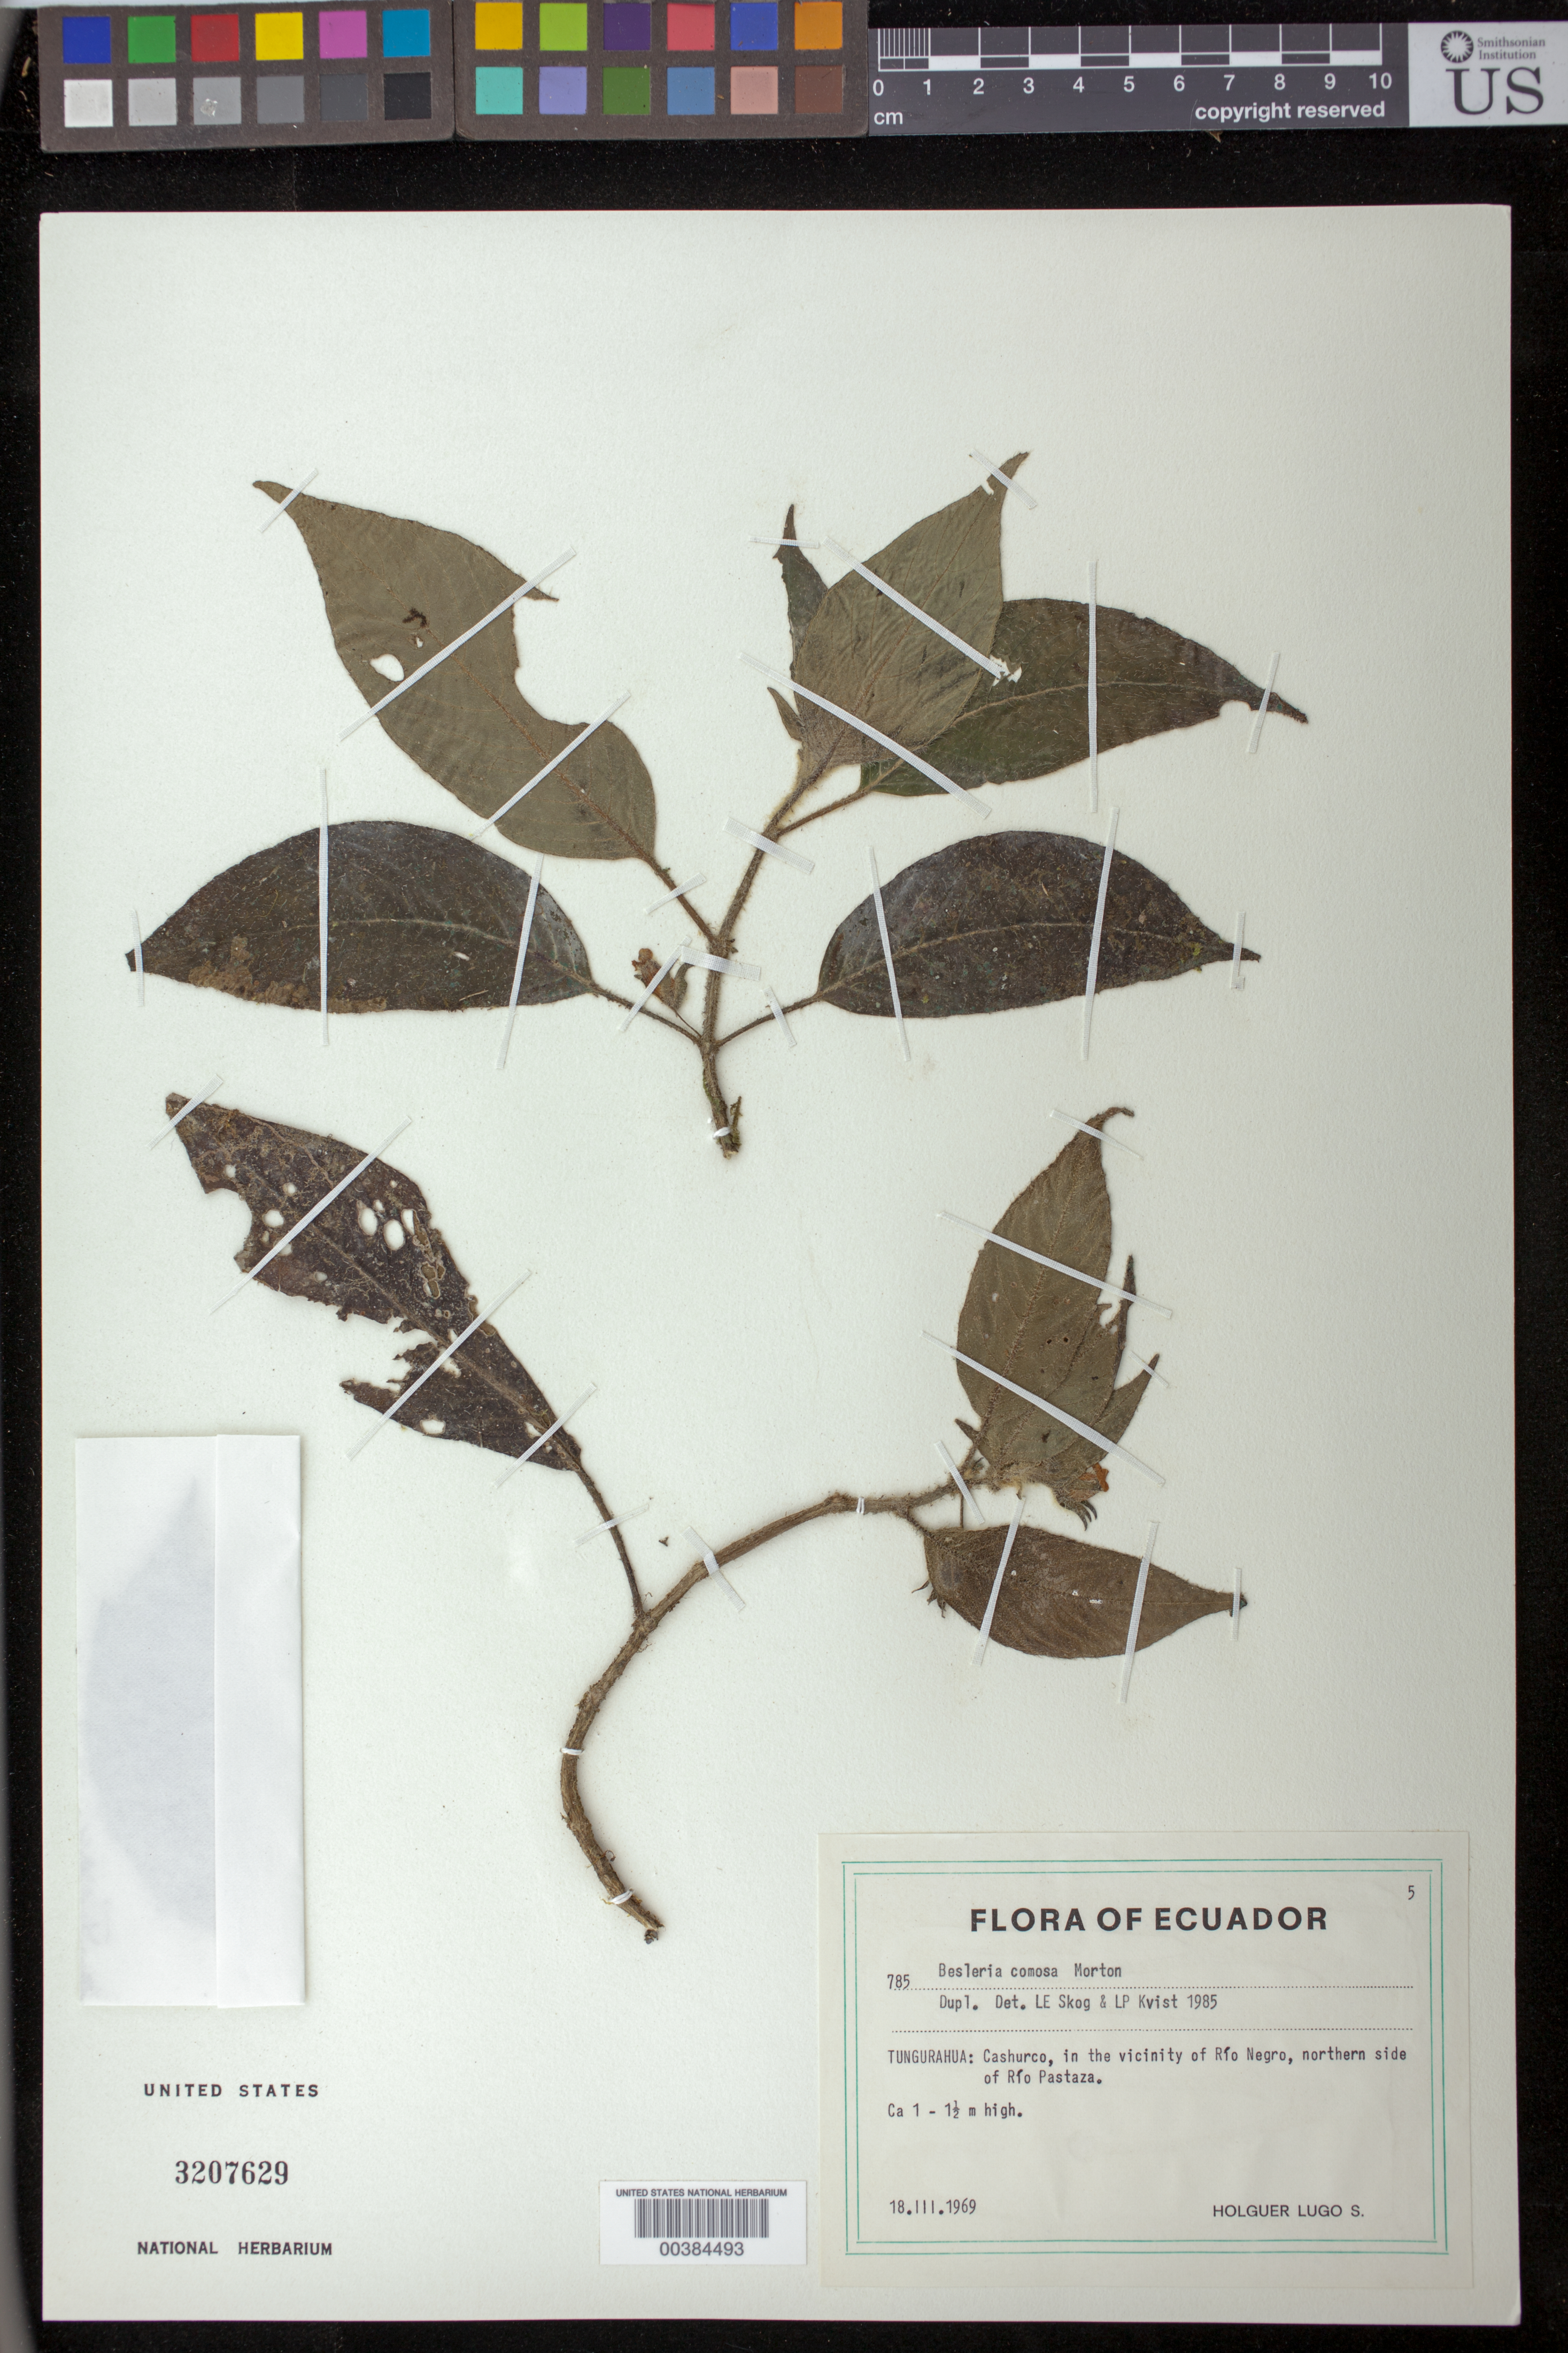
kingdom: Plantae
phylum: Tracheophyta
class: Magnoliopsida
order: Lamiales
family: Gesneriaceae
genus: Besleria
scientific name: Besleria comosa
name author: C.V. Morton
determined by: Skog, Laurence E.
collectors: H. Lugo S.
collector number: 785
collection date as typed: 18 Mar 1969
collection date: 1969-03-18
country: Ecuador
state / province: Tungurahua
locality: Cashurco, in the vicinity of Río Negro, northern side of Río Pastaza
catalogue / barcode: US 3207629